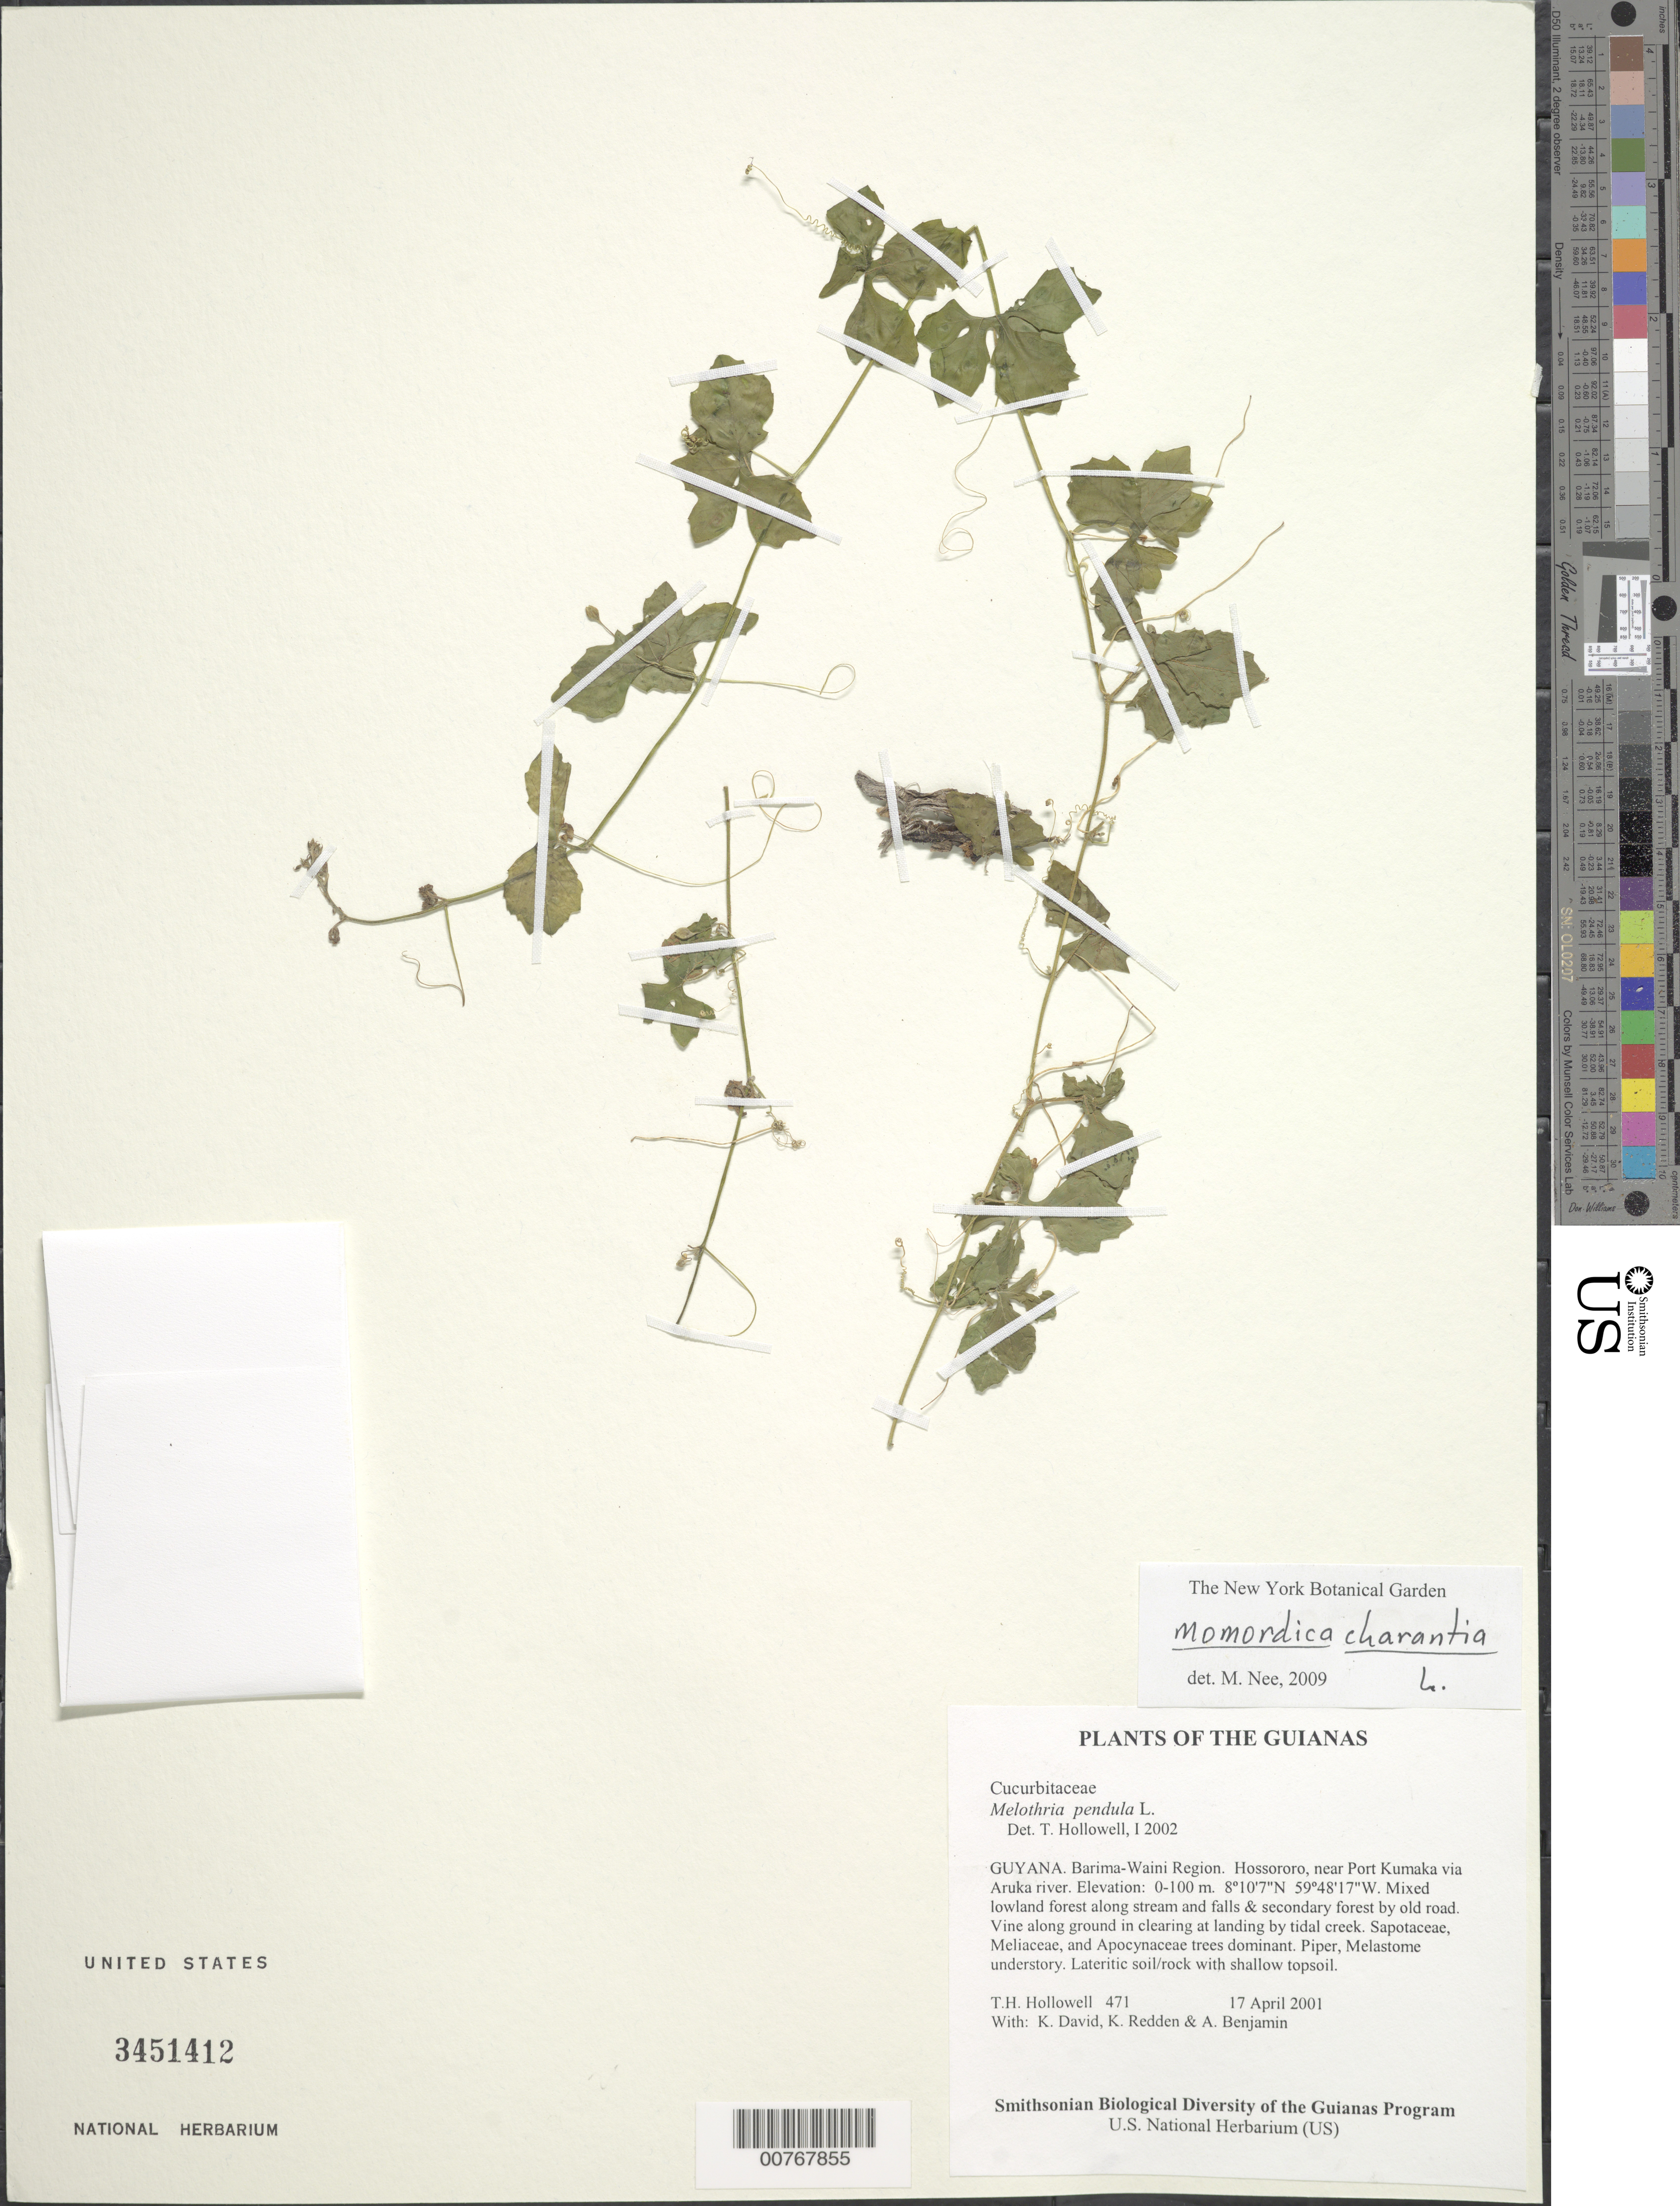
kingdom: Plantae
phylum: Tracheophyta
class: Magnoliopsida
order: Cucurbitales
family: Cucurbitaceae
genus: Momordica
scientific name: Momordica charantia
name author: L.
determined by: Nee, Michael H.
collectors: T. Hollowell, K. David, K. M. Redden & A. Benjamin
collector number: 471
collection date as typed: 17 April 2001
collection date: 2001-04-17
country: Guyana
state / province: Barima-Waini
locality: Hossororo, near Port Kumaka via Aruka river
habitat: Mixed lowland forest along stream and falls & secondary forest by old road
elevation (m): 0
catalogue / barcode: US 3451412